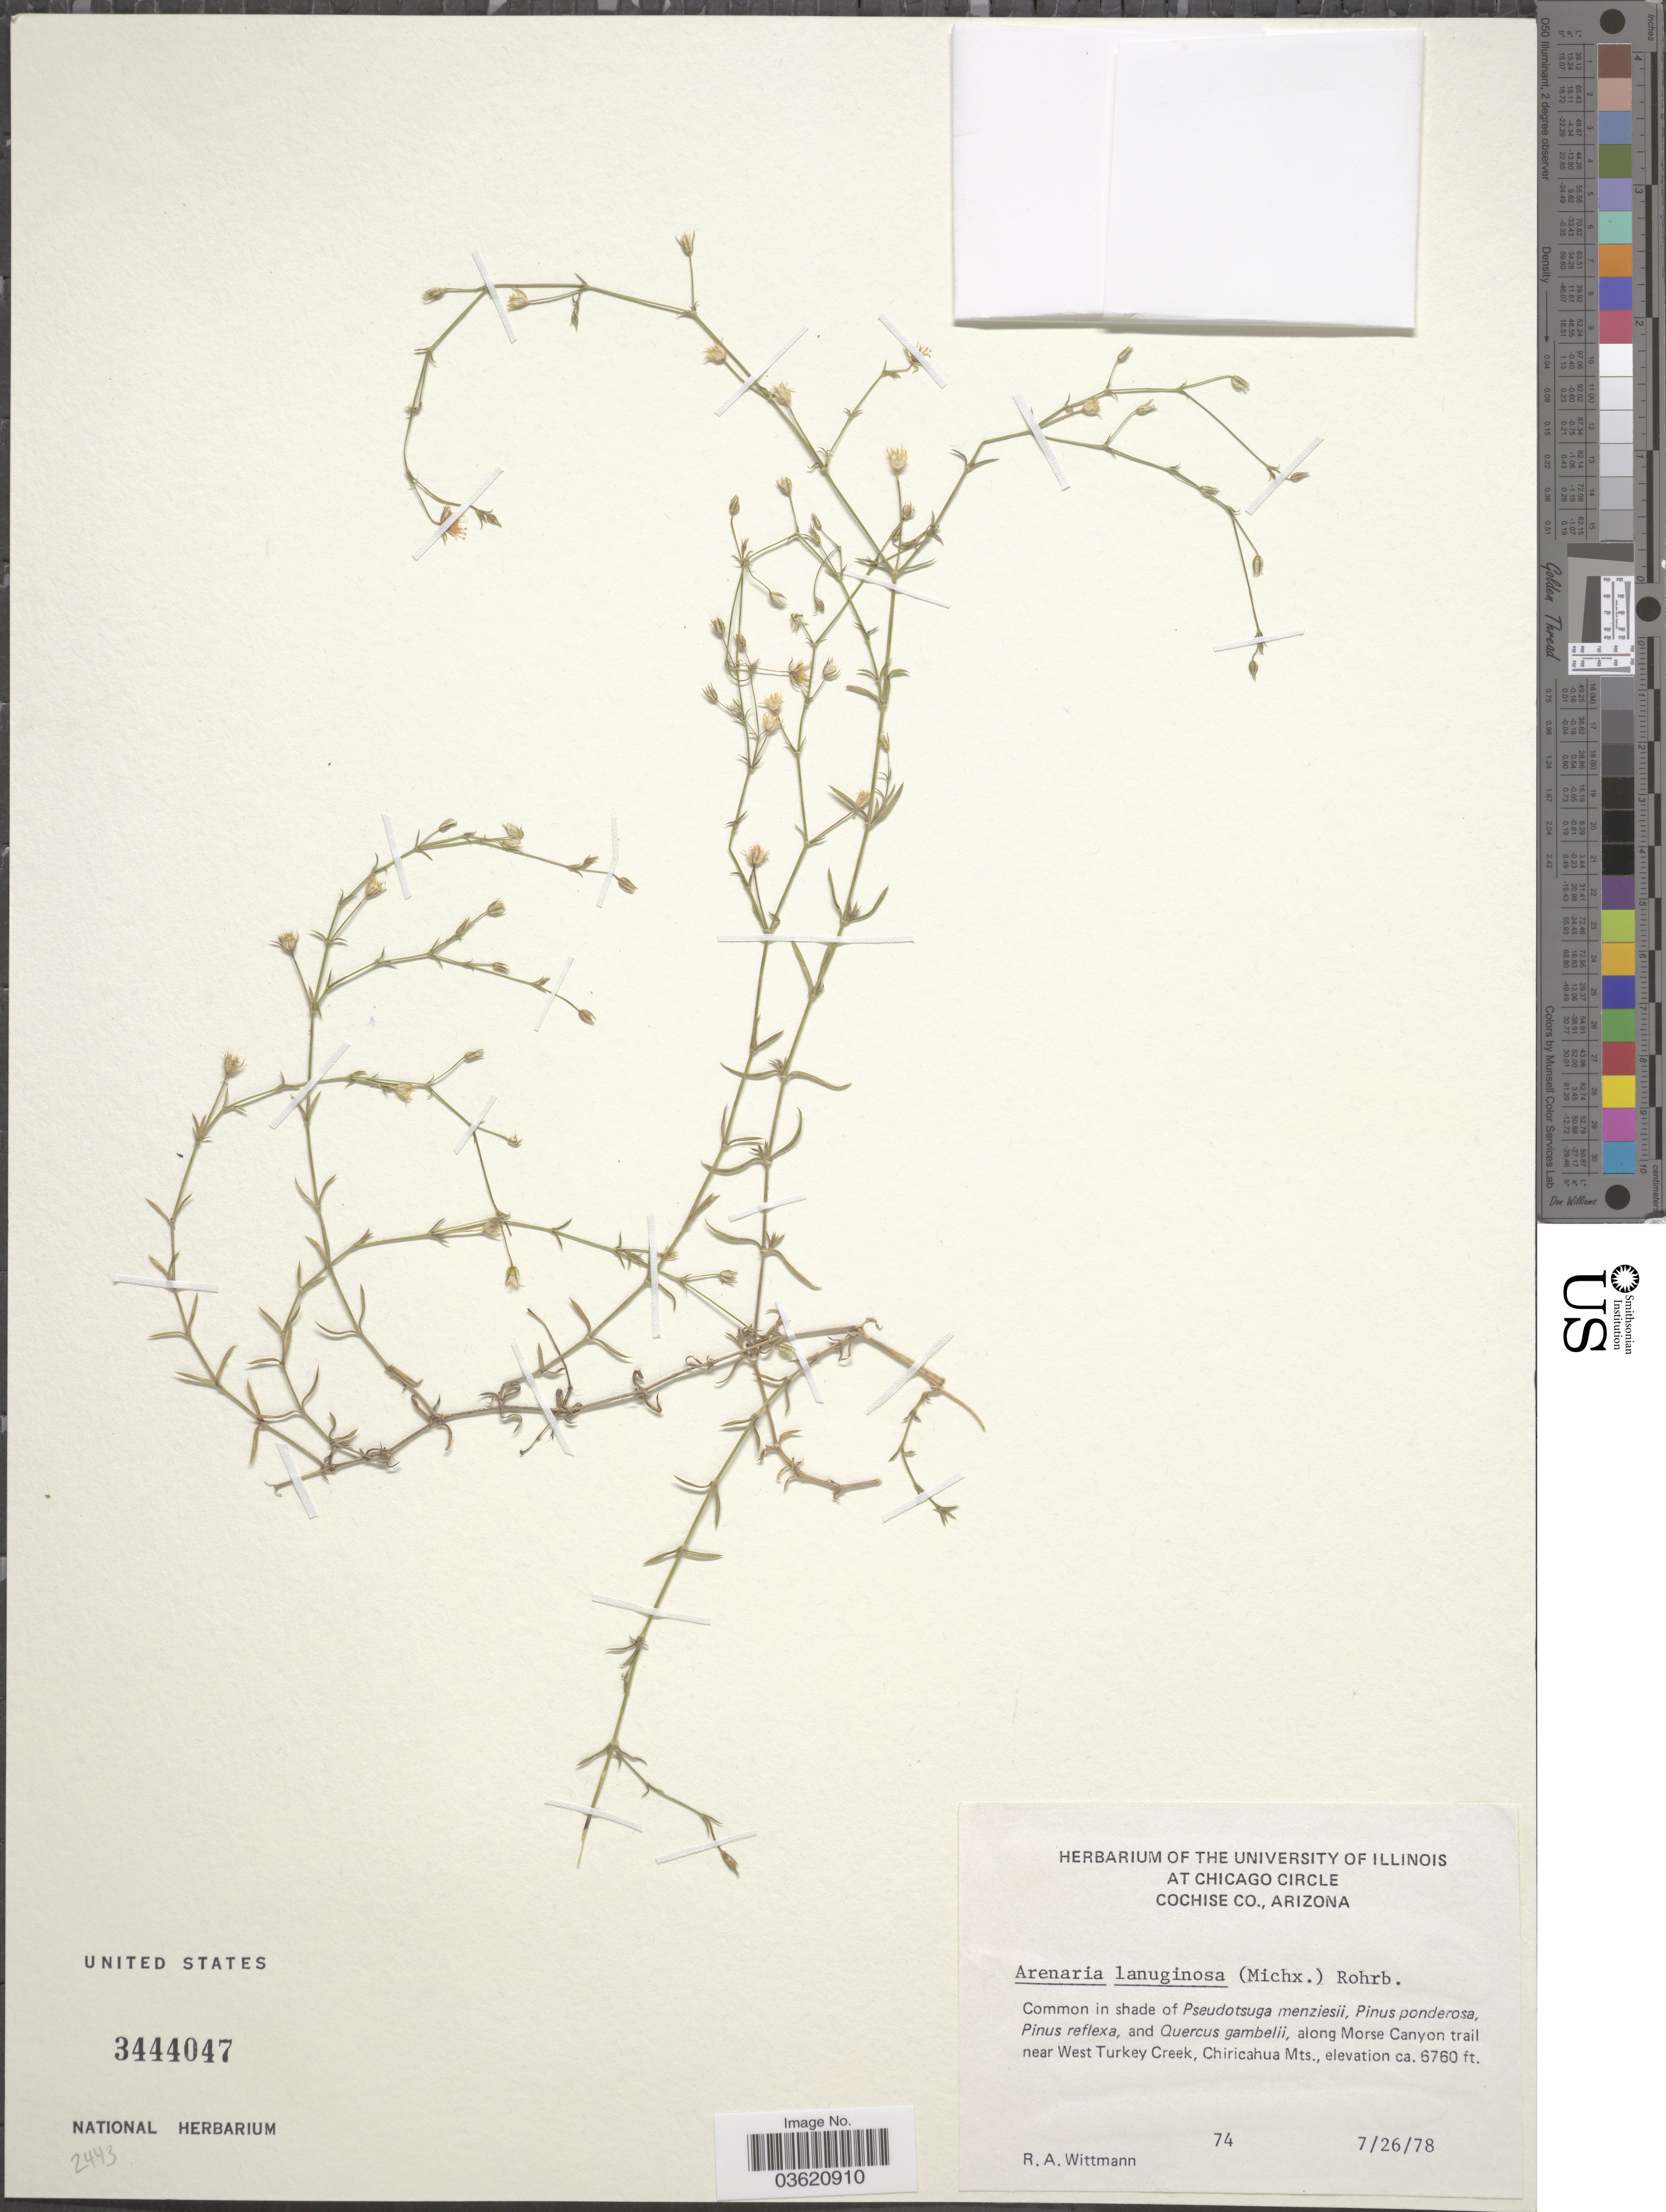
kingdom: Plantae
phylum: Tracheophyta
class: Magnoliopsida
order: Caryophyllales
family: Caryophyllaceae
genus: Arenaria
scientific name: Arenaria lanuginosa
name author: (Michx.) Rohrb.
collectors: R. Wittmann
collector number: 74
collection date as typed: Transcribed d/m/y: 26/7/78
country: United States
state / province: Arizona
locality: At Chicago Circle. Cochise Co. Along Morse Canyon trail near West Turkey Creek, Chiricahua Mts.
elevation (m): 2060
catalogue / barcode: US 3444047